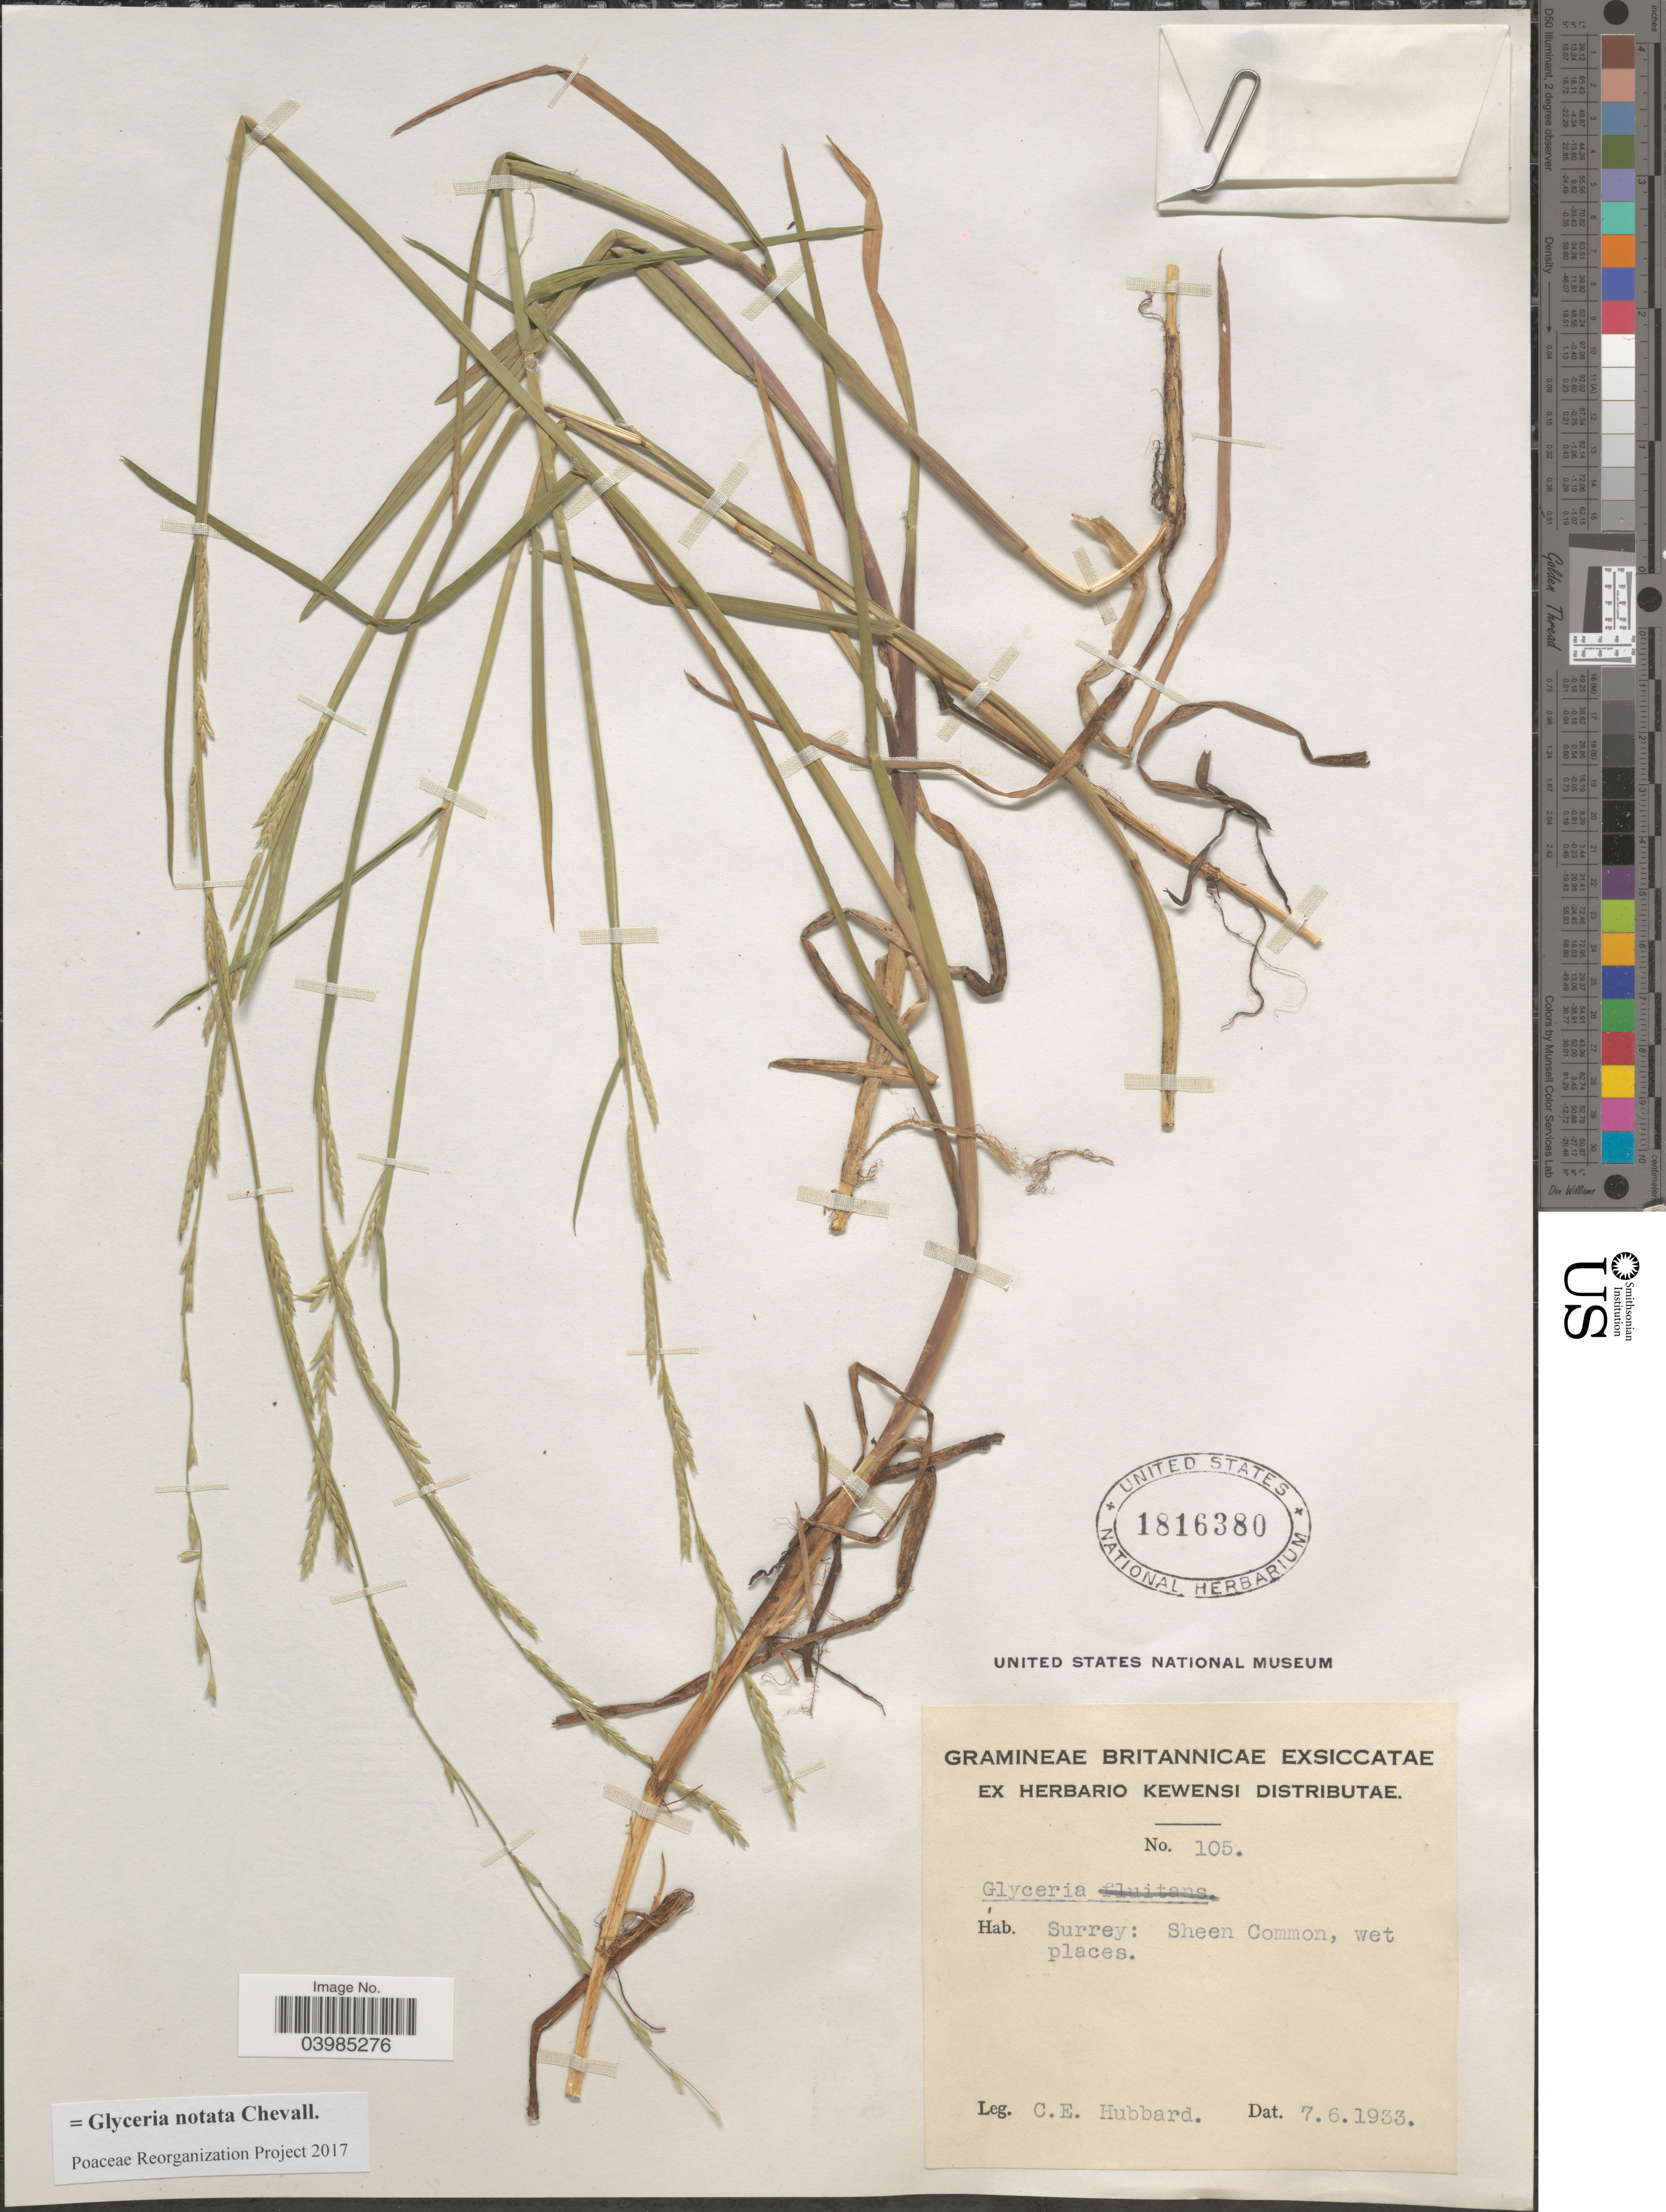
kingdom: Plantae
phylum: Tracheophyta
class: Liliopsida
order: Poales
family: Poaceae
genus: Glyceria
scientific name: Glyceria notata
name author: Chevall.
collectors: C. E. Hubbard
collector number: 105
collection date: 1933-06-07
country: United Kingdom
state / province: England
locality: Surrey: Sheen Common, wet places.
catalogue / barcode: US 1816380